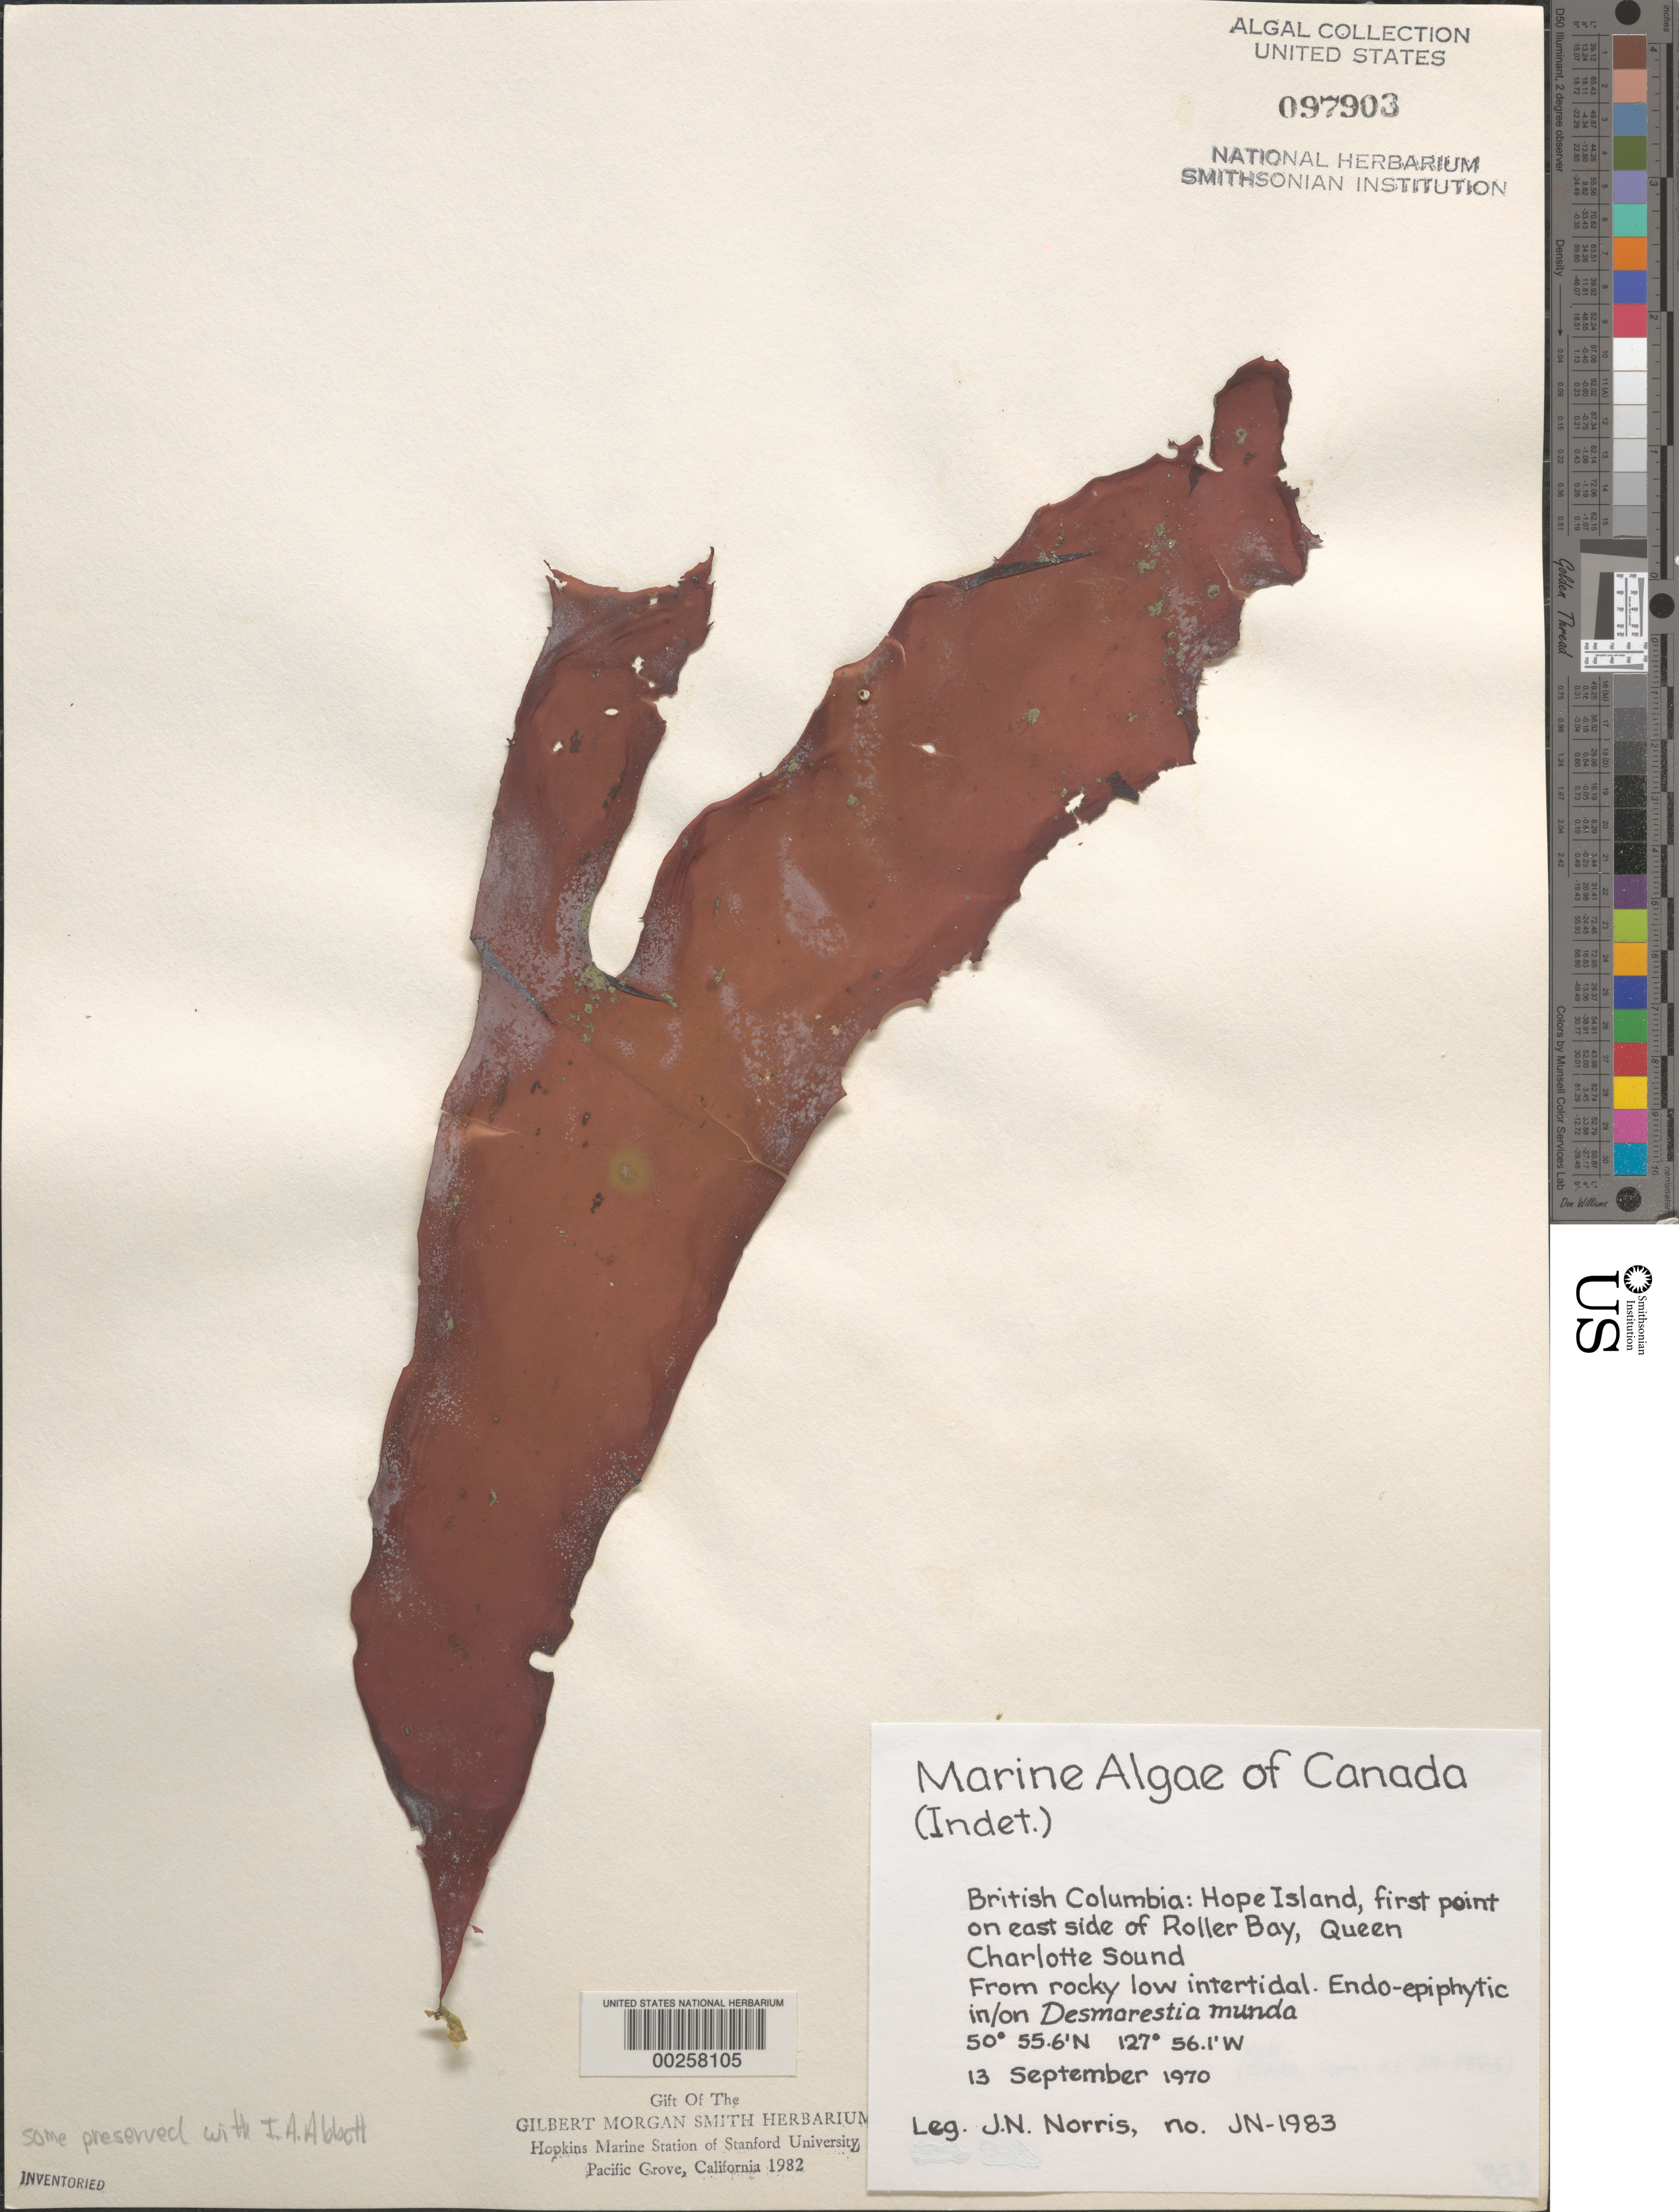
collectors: J. N. Norris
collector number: JN-1983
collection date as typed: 13 Sep 1970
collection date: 1970-09-13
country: Canada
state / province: British Columbia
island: Hope Island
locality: Roller Bay, Queen Charlotte Sound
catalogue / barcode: US 97903